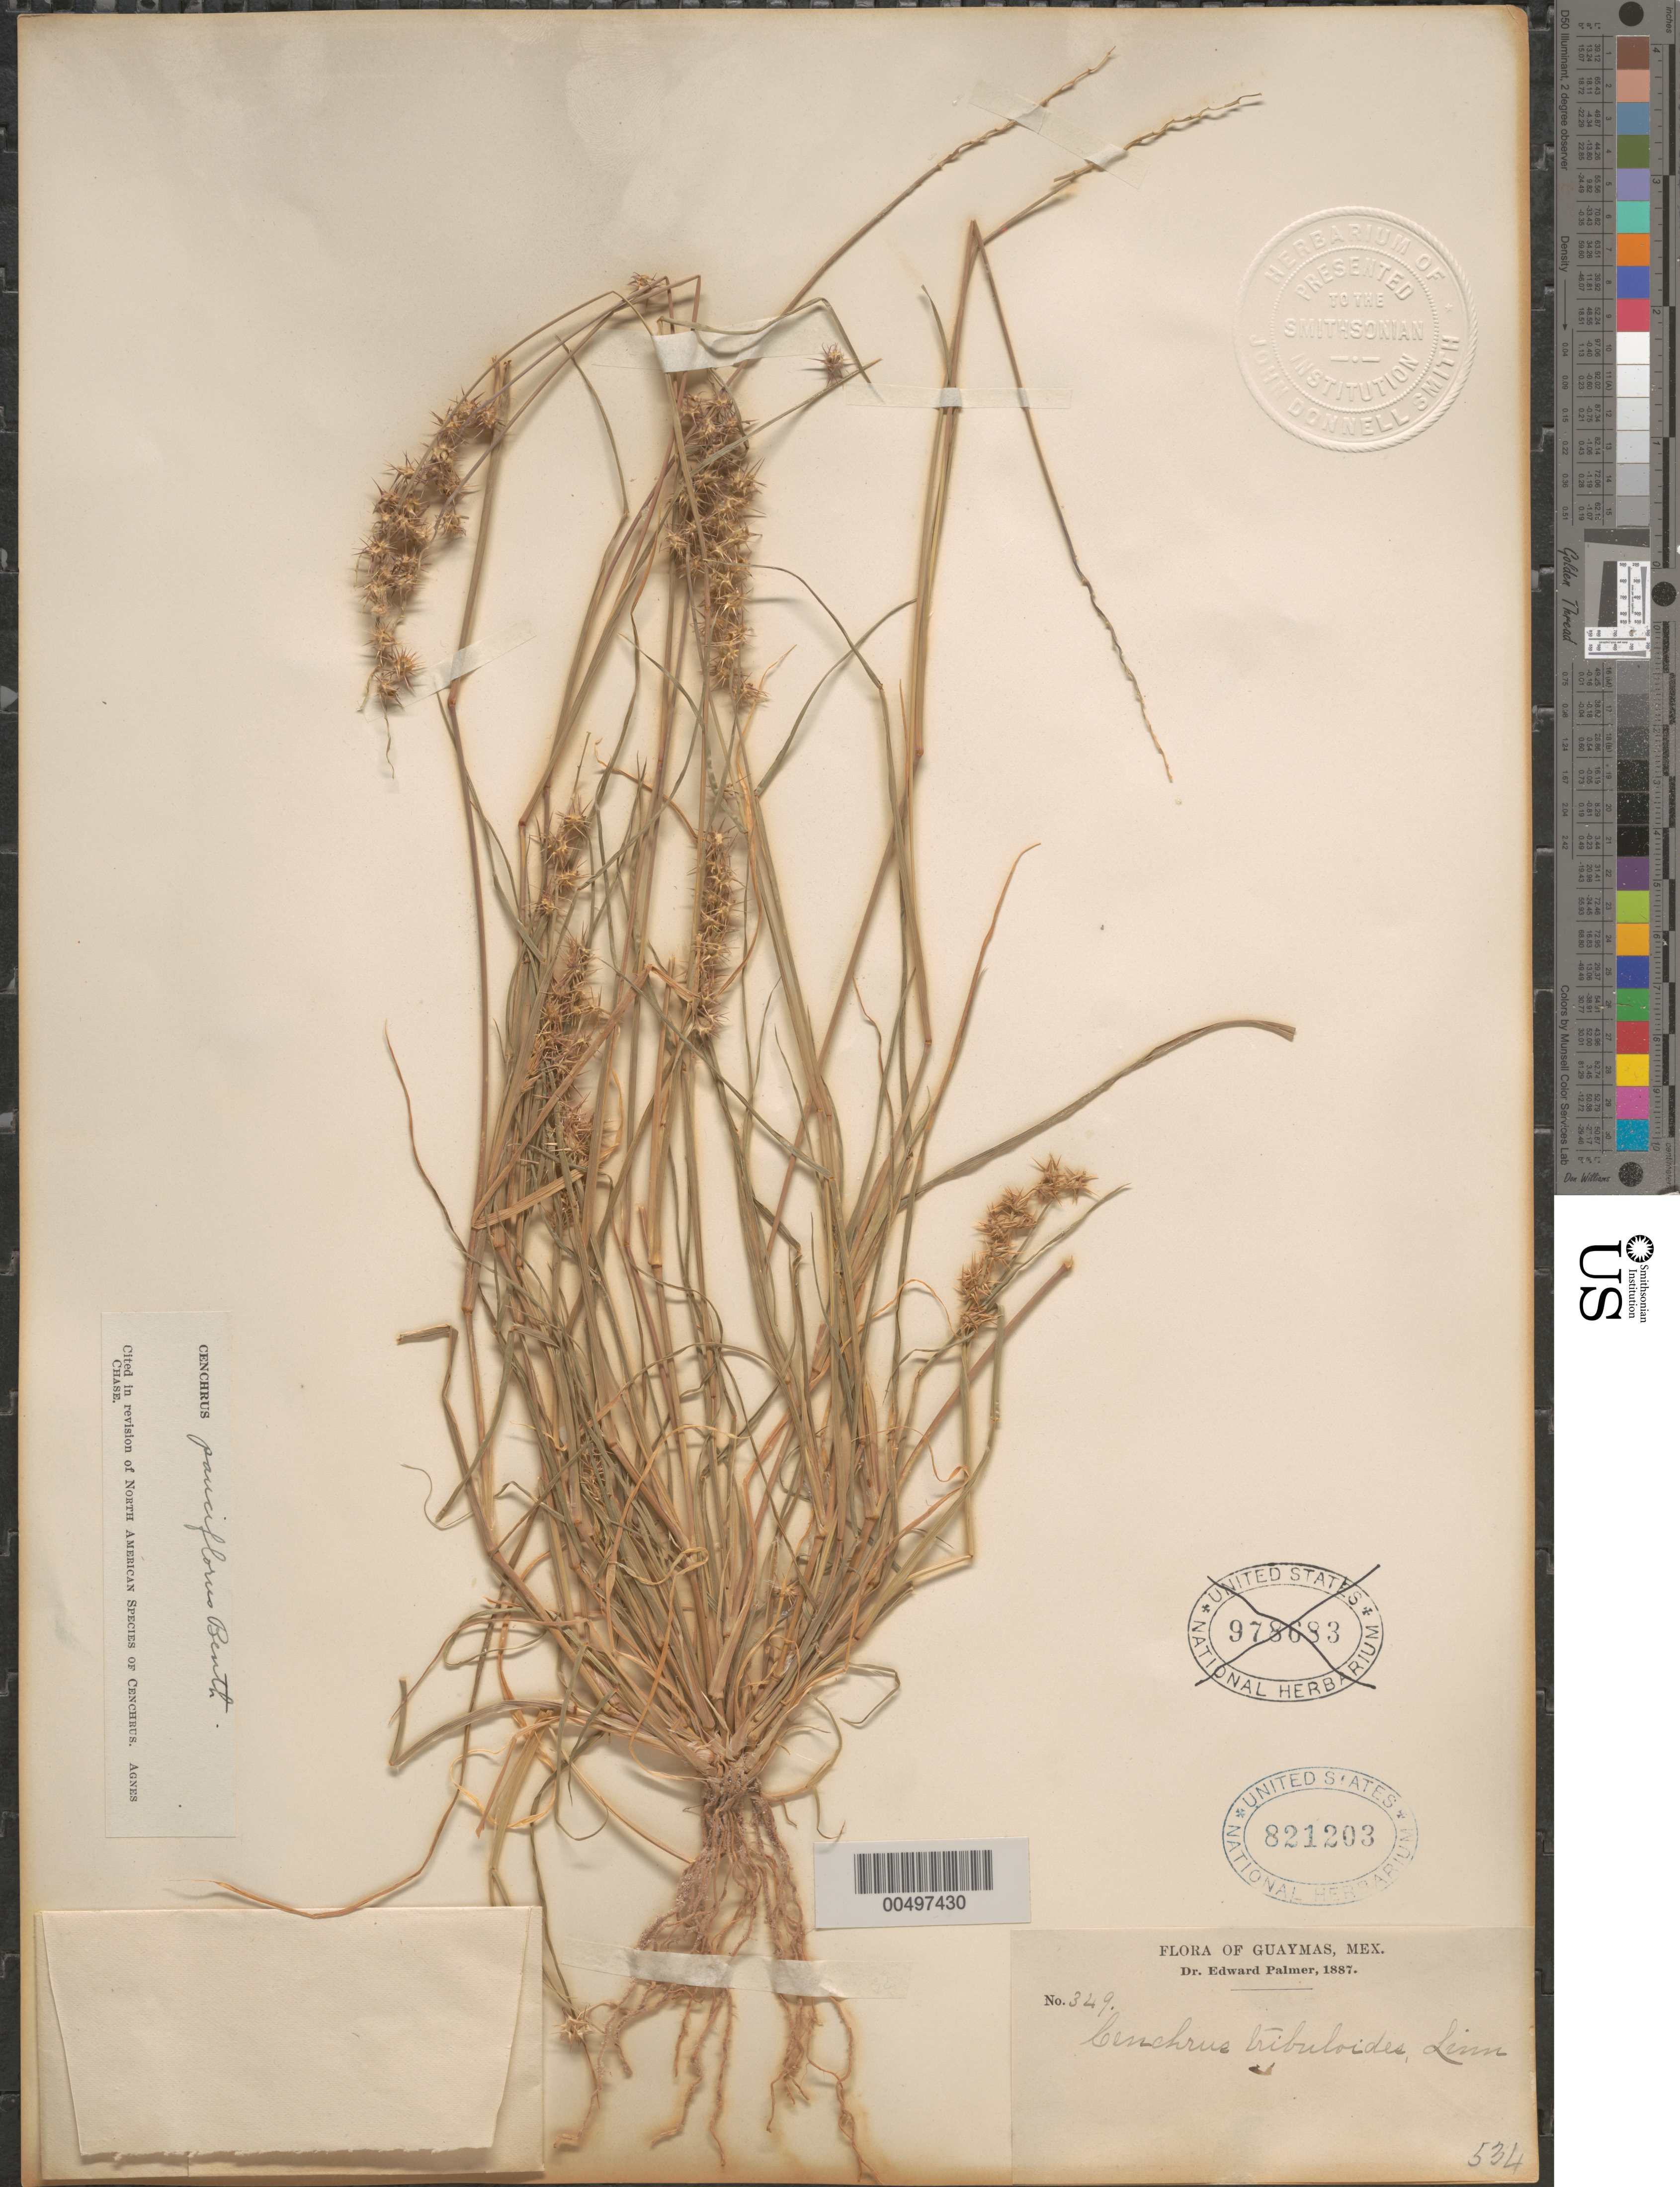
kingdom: Plantae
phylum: Tracheophyta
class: Liliopsida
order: Poales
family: Poaceae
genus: Cenchrus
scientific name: Cenchrus pauciflorus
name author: Benth.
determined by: Chase, [M.] Agnes, (US)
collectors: E. Palmer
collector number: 349/534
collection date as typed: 1887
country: Mexico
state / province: Sonora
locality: Guaymas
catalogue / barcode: US 821203